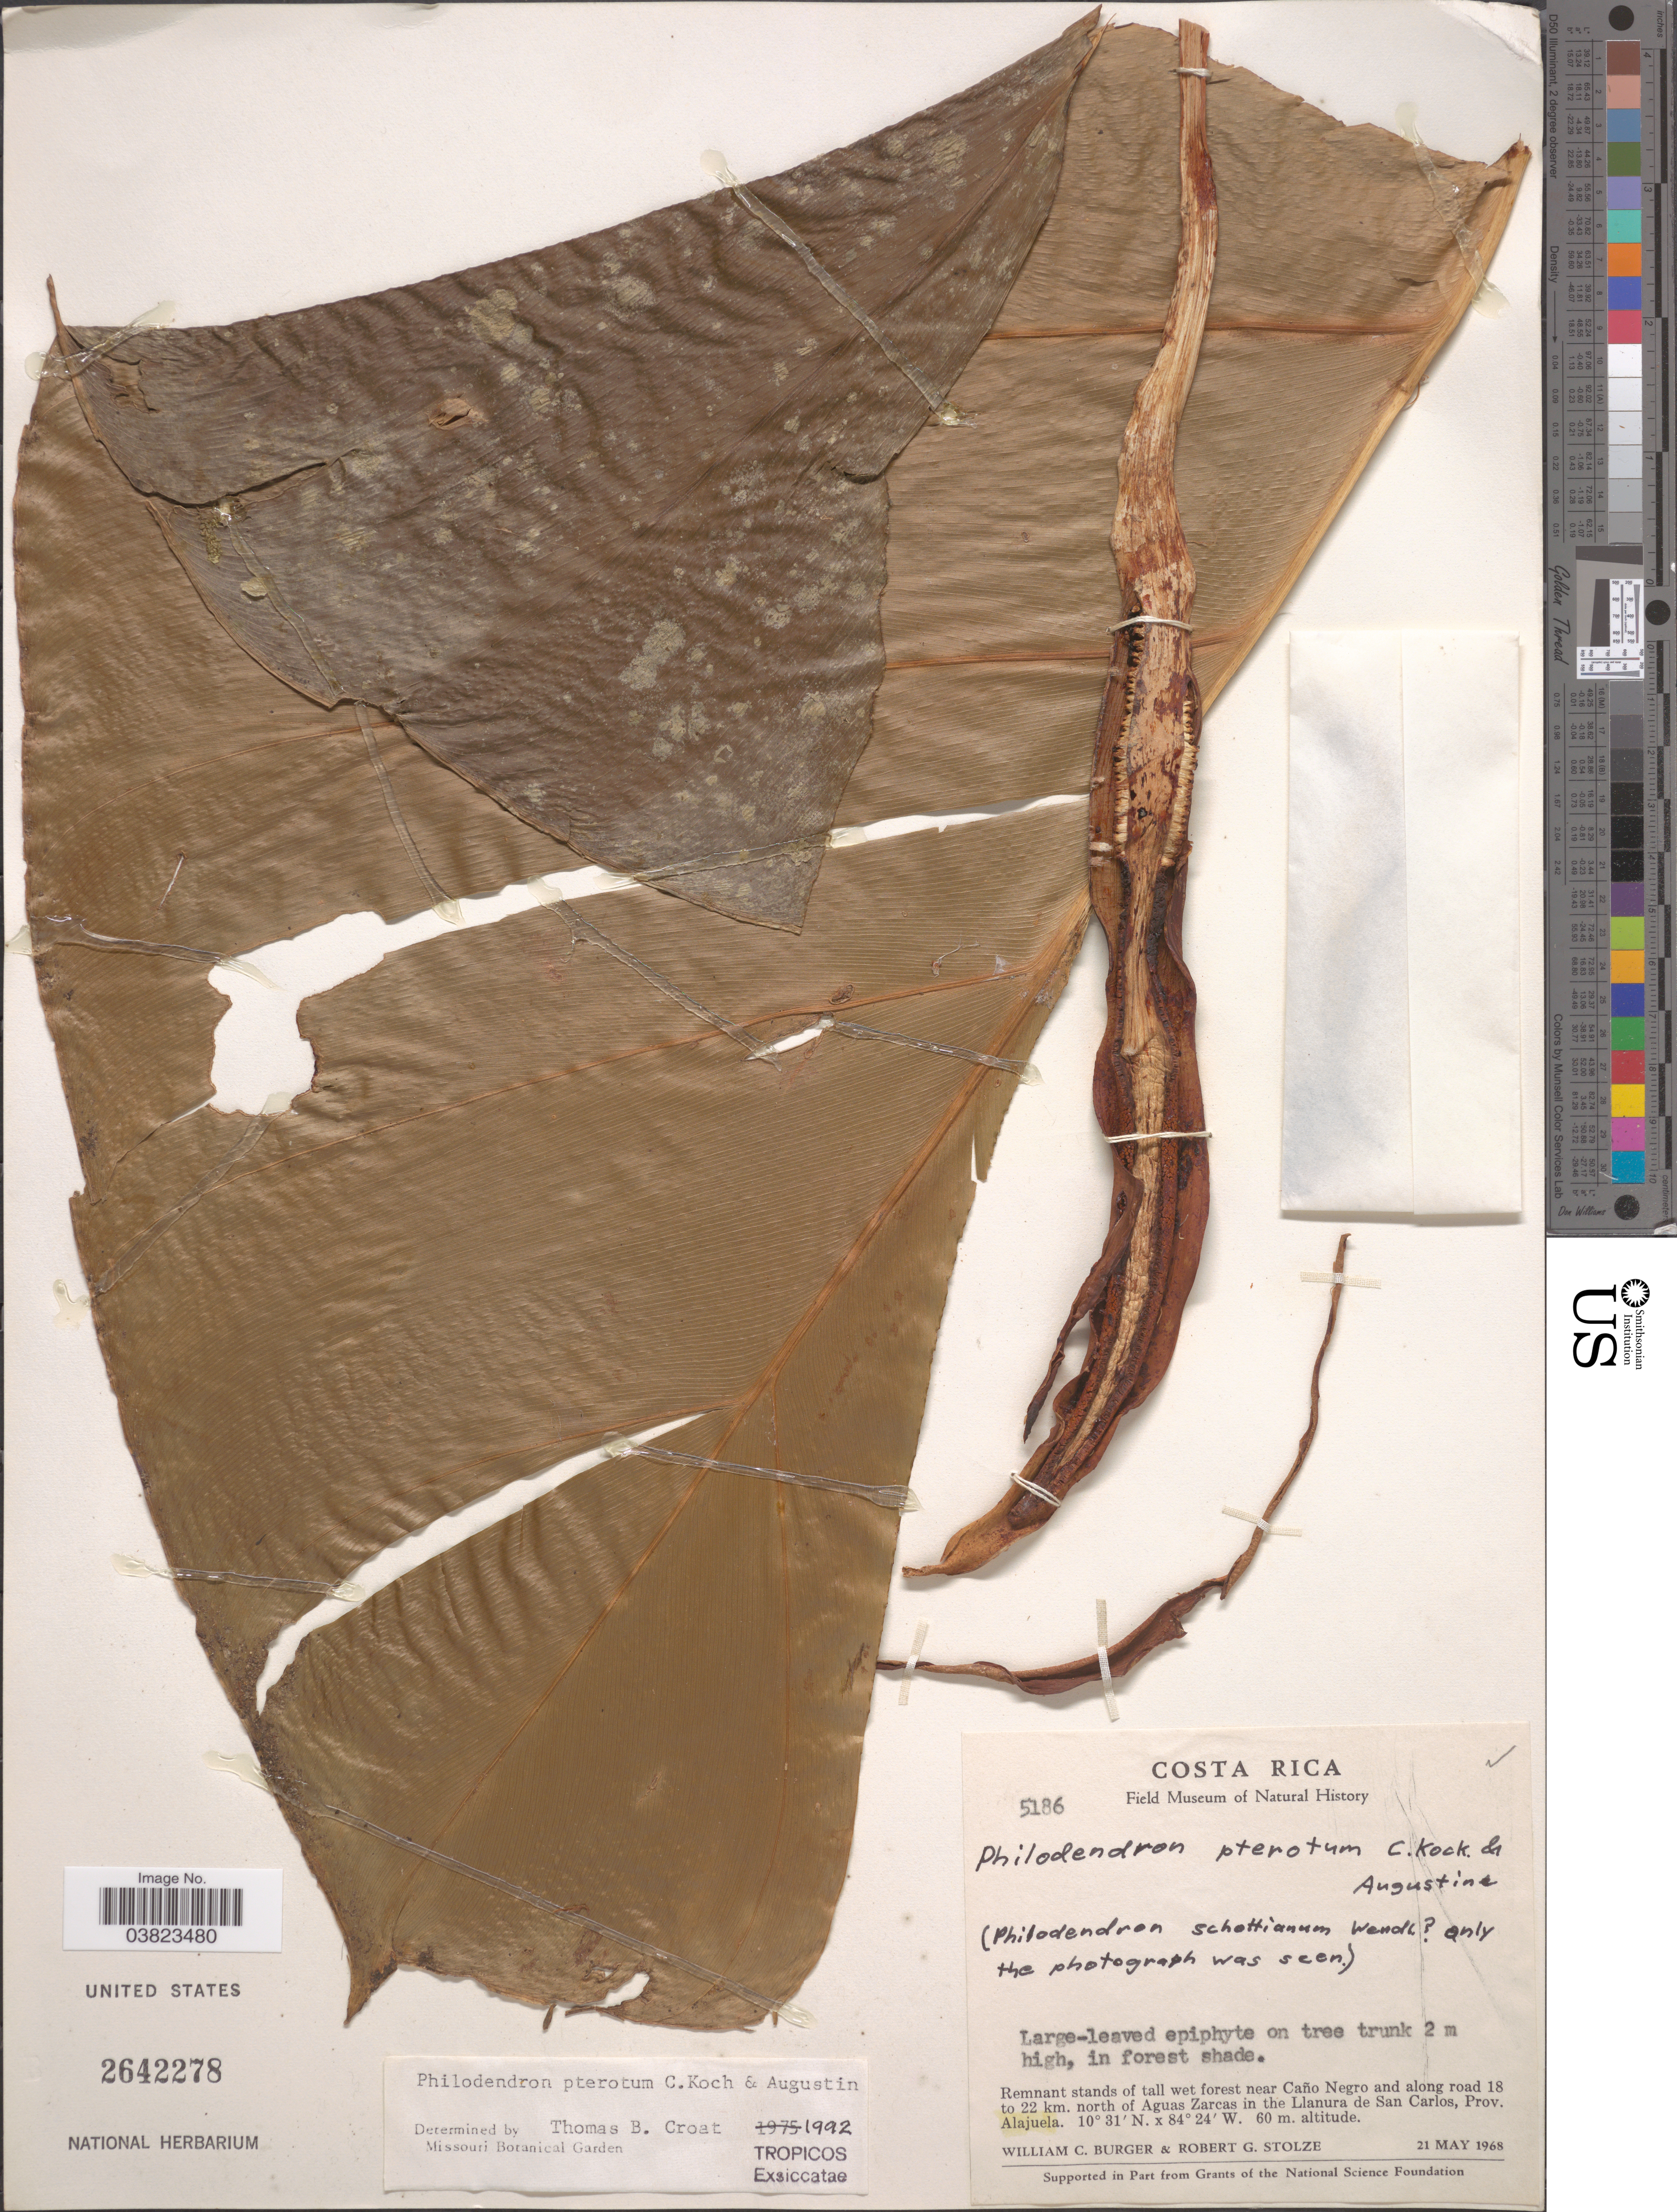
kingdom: Plantae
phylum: Tracheophyta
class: Liliopsida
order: Alismatales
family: Araceae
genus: Philodendron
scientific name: Philodendron pterotum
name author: K. Koch & Augustin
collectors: W. Burger & R. G. Stolze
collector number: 5186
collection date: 1968-05-21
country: Costa Rica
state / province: Alajuela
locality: Remnant stands of tall wet forest near Caño Negro and along road 18 to 22 km. north of Aguas Zarcas in the Llanura de San Carlos.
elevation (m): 60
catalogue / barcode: US 2642278